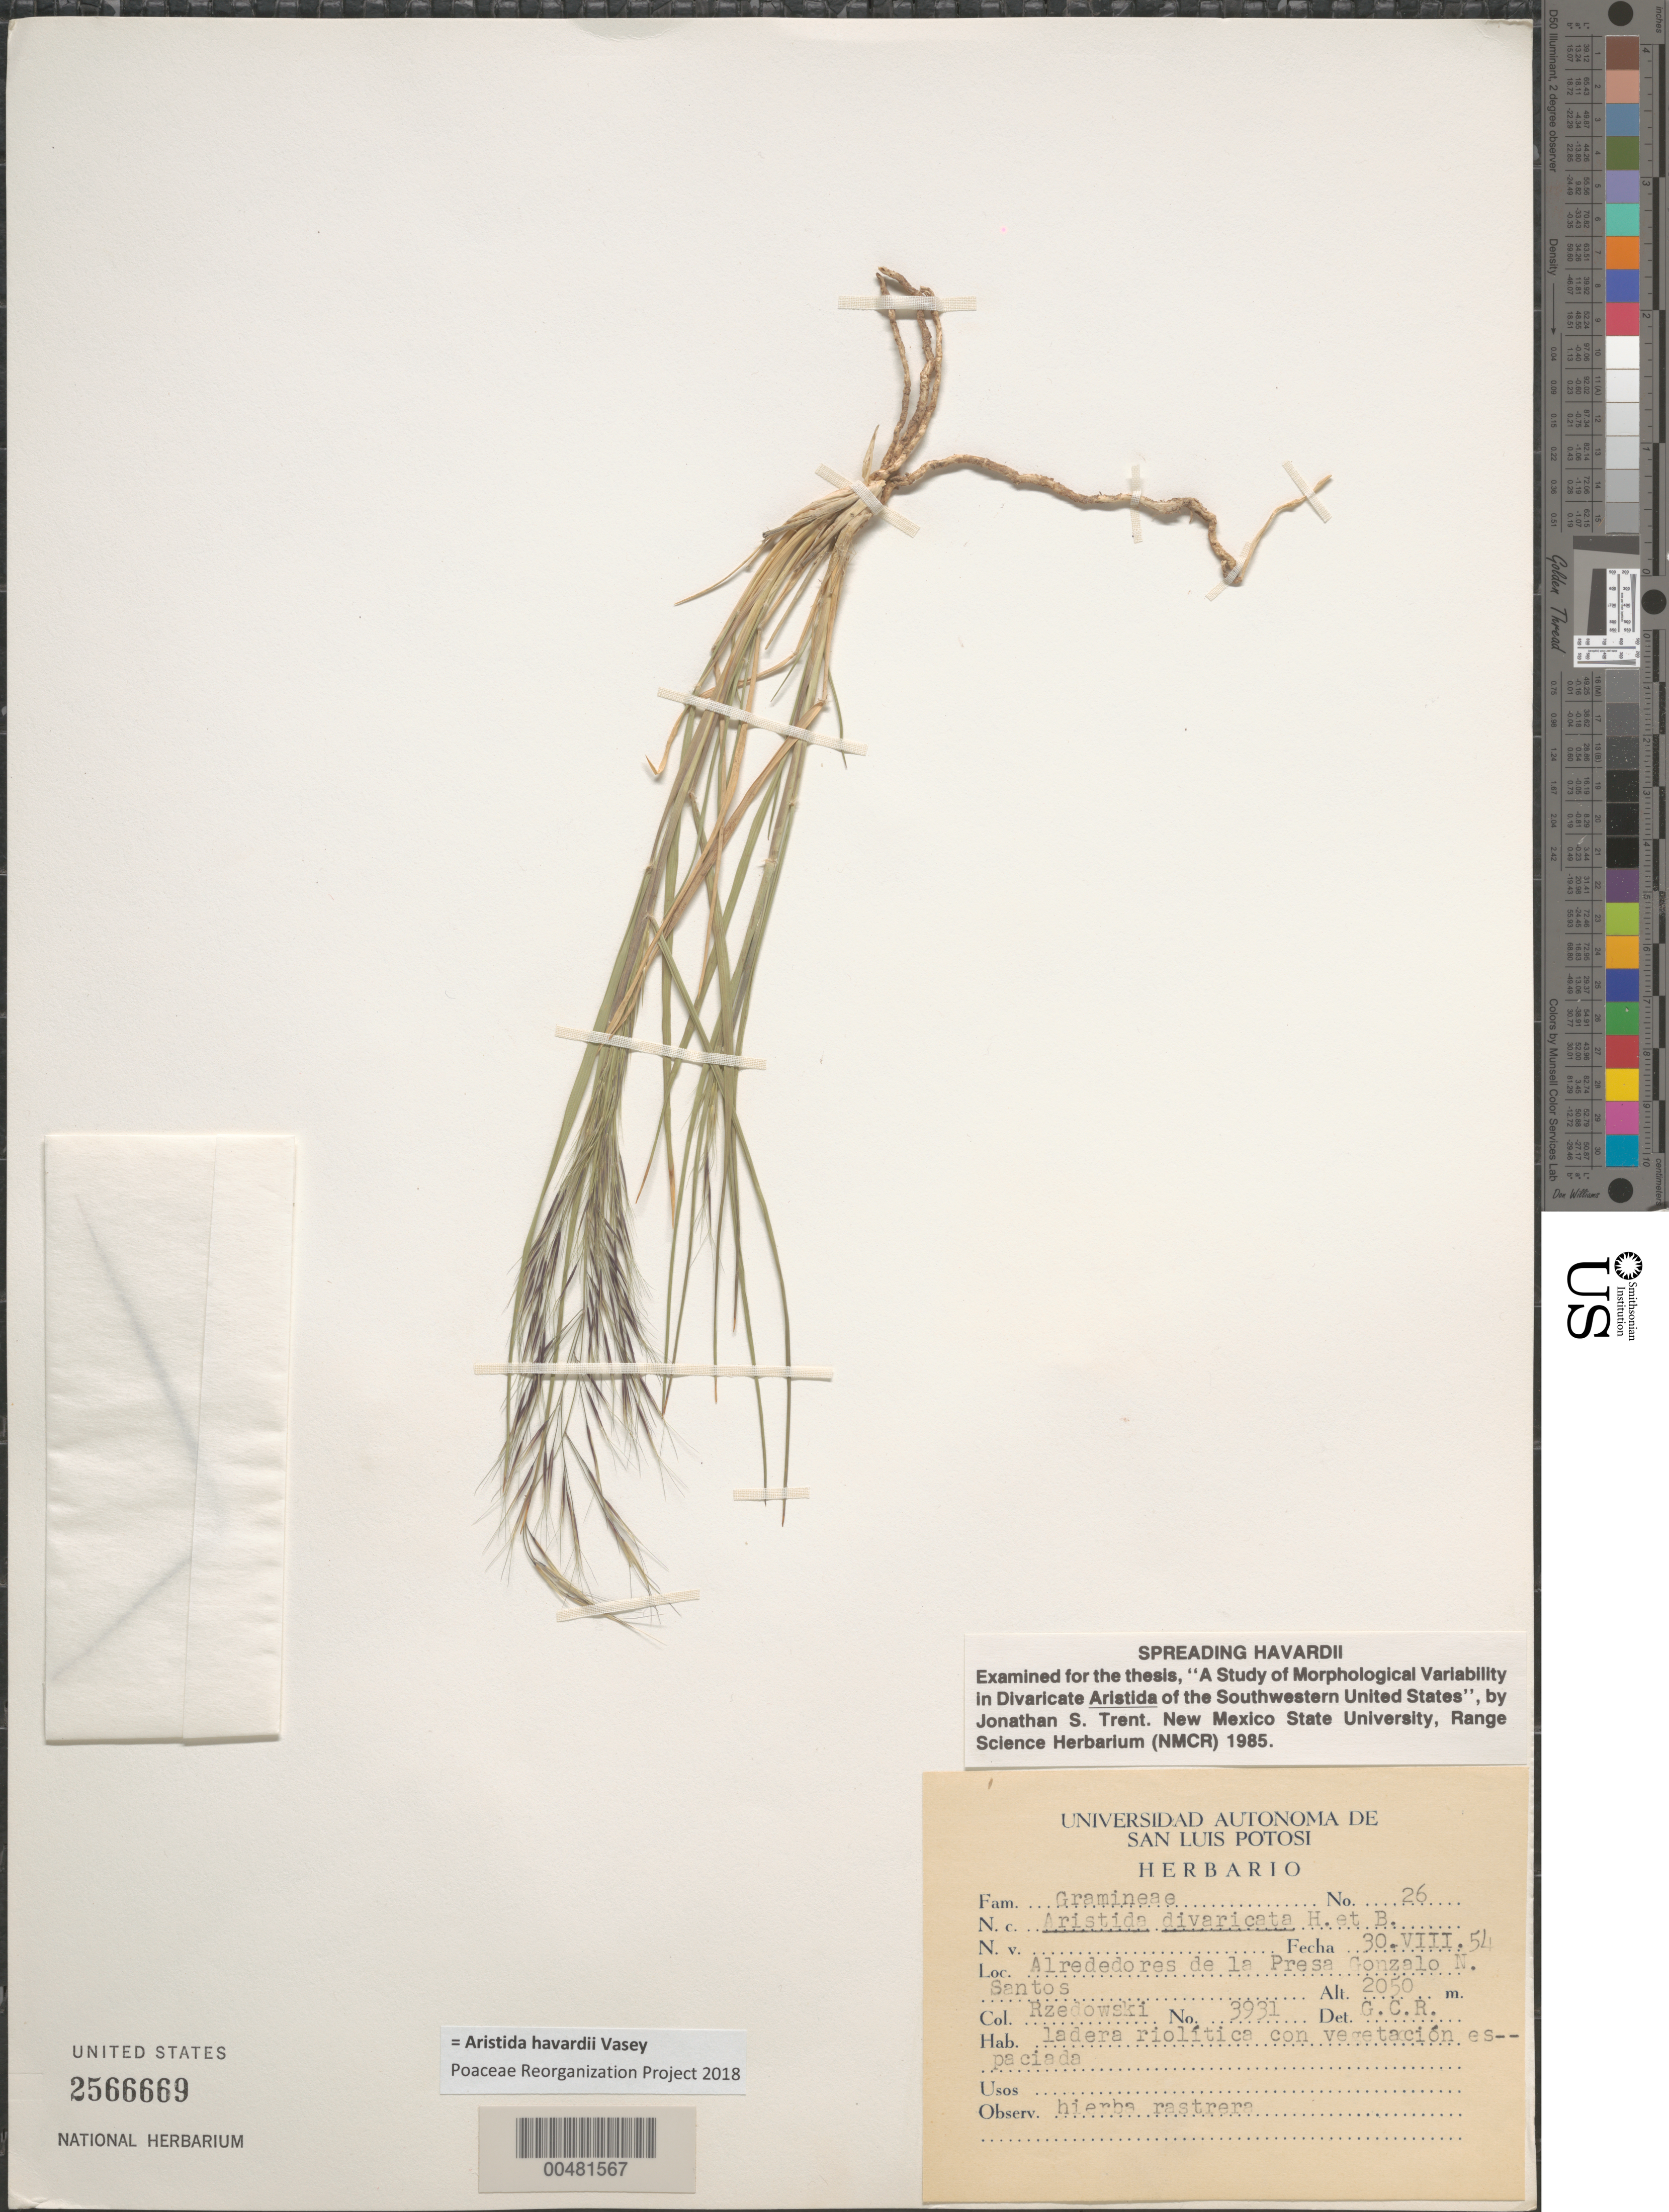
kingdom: Plantae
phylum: Tracheophyta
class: Liliopsida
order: Poales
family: Poaceae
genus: Aristida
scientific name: Aristida havardii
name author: Vasey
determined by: Rzedowski, G. C.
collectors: J. Rzedowski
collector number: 3931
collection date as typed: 30 Aug 1954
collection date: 1954-08-30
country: Mexico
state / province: San Luis Potosi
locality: Alrededores de La Presa Gonzalo N. Santos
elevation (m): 2050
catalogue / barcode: US 2566669